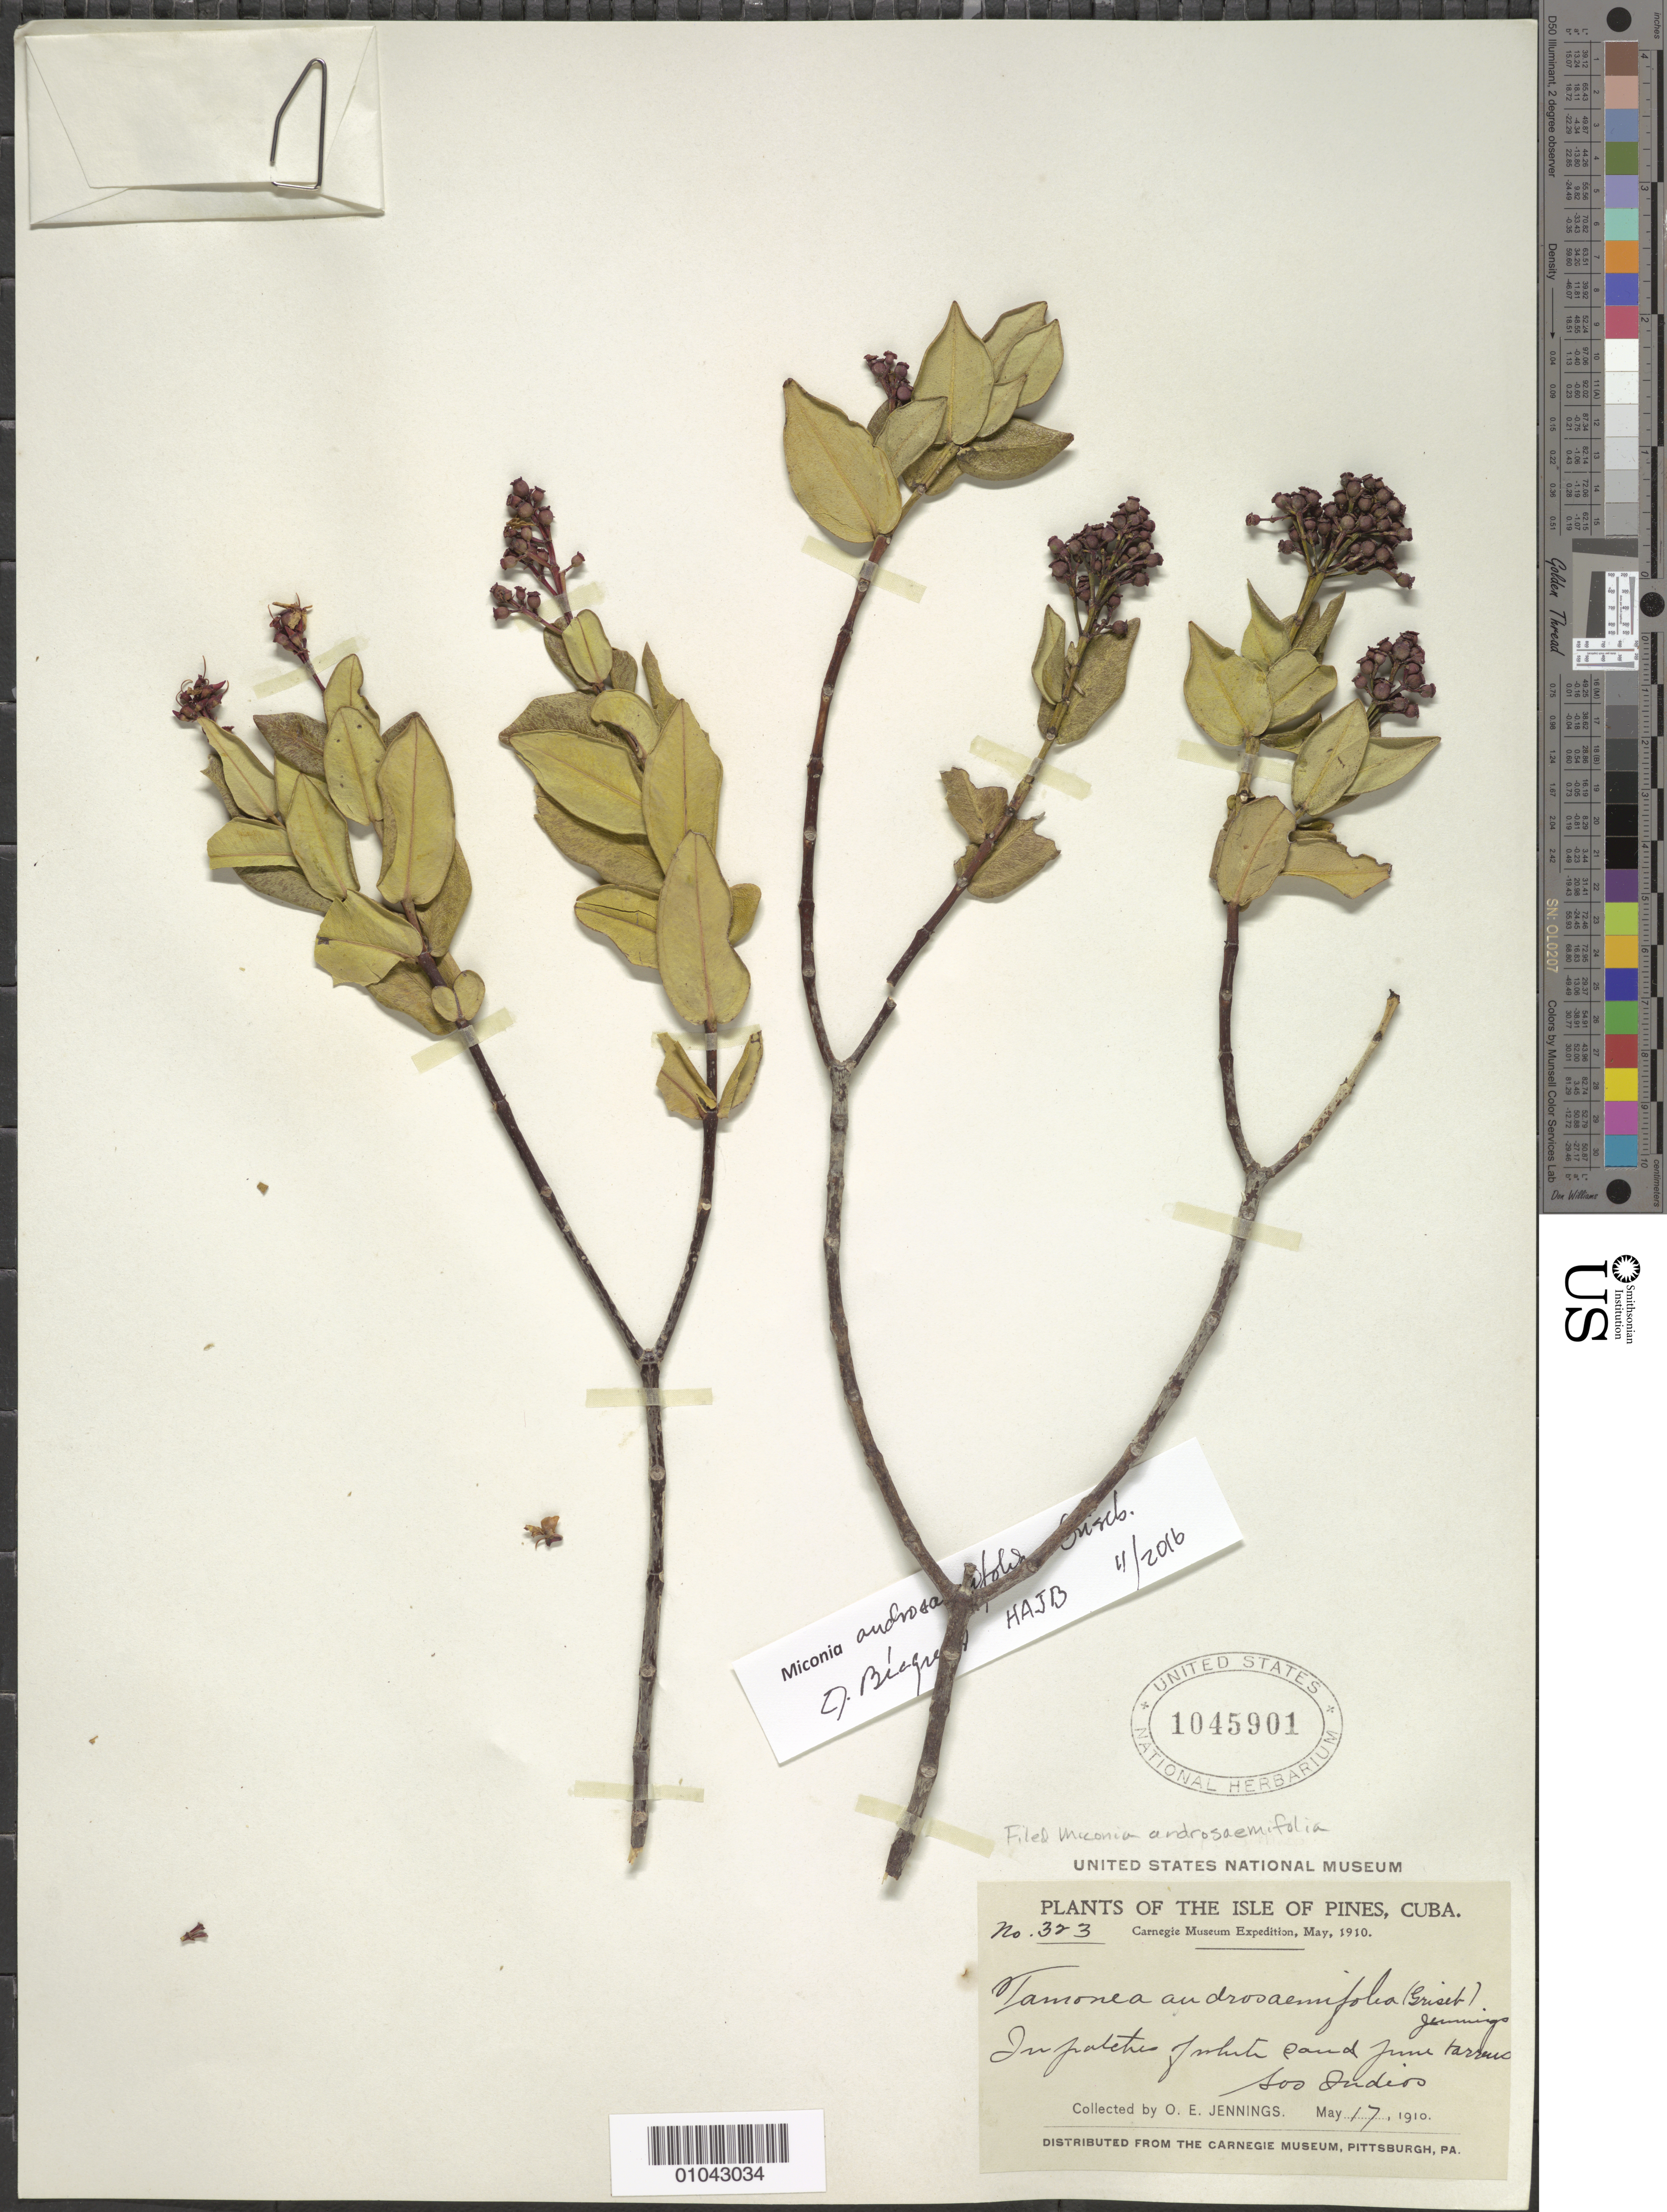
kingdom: Plantae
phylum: Tracheophyta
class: Magnoliopsida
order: Myrtales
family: Melastomataceae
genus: Miconia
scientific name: Miconia androsaemifolia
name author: Griseb.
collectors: O. E. Jennings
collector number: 323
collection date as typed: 17 May 1910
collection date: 1910-05-17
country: Cuba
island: Isla de la Juventud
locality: San Indios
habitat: In patches of white sand pine barrens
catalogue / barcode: US 1045901